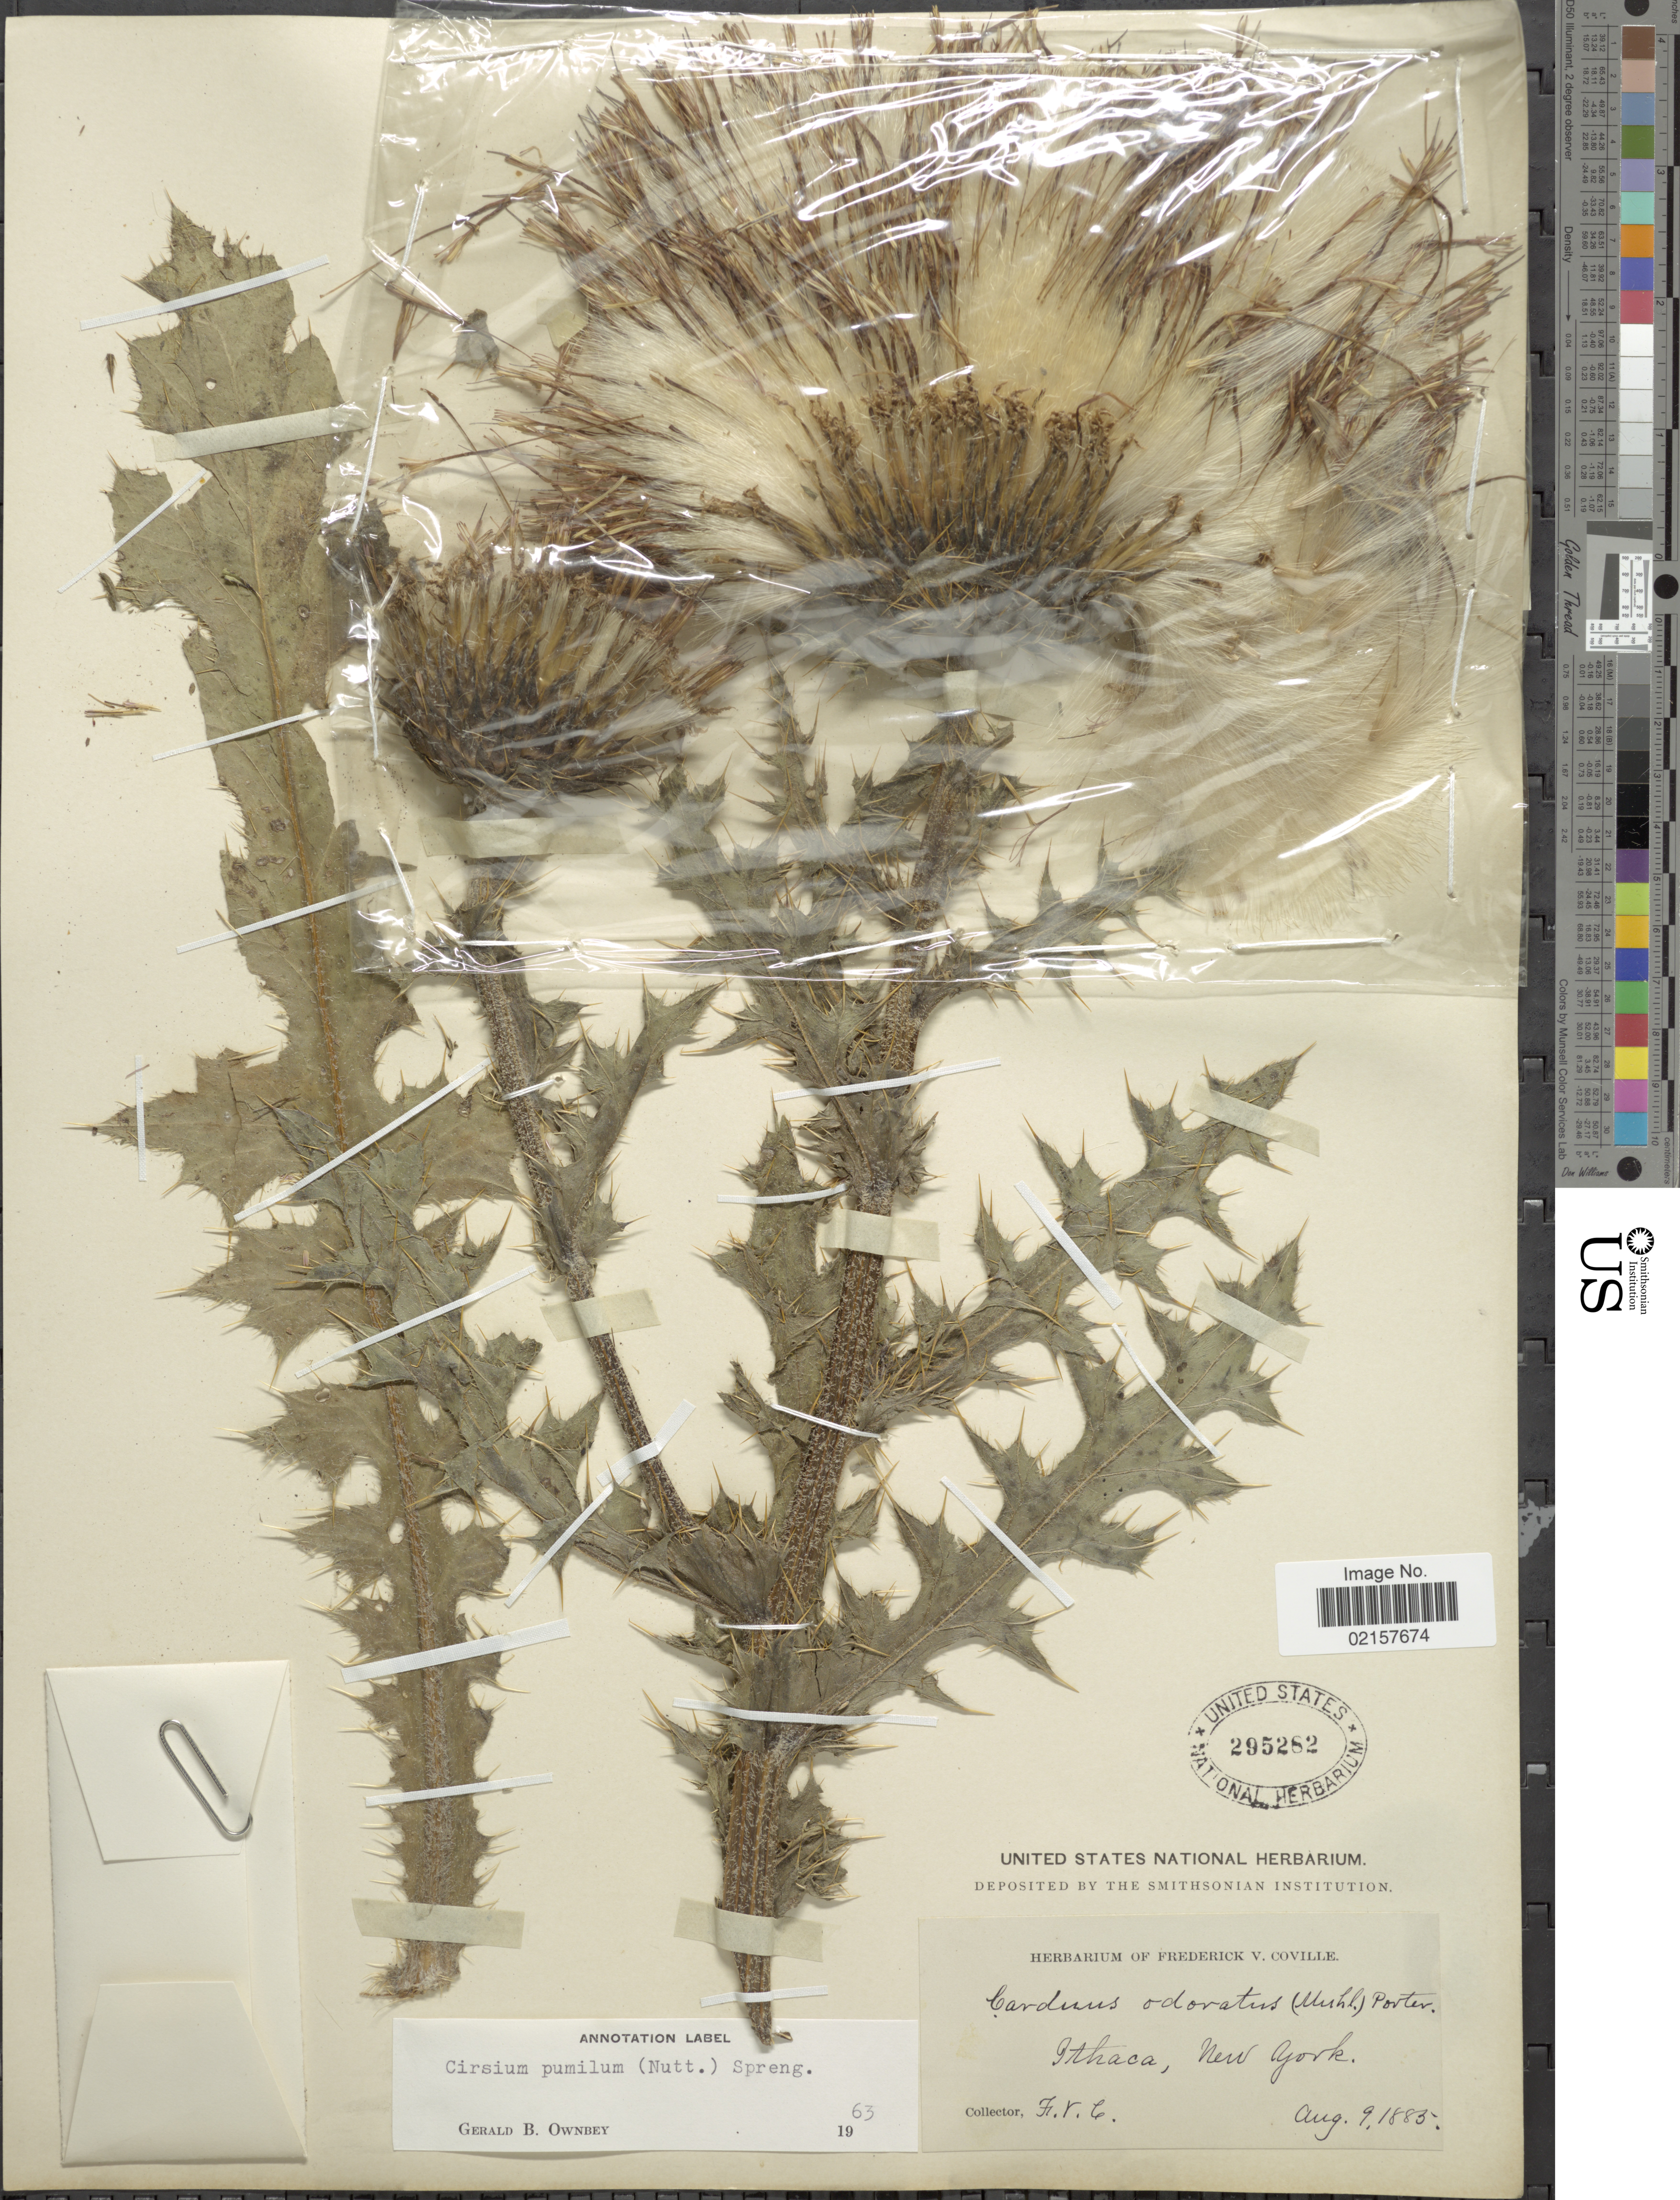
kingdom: Plantae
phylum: Tracheophyta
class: Magnoliopsida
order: Asterales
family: Asteraceae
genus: Cirsium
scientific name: Cirsium pumilum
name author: (Nutt.) Spreng.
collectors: F. V. Coville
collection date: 1885-08-09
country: United States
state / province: New York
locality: Ithaca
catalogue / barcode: US 295282